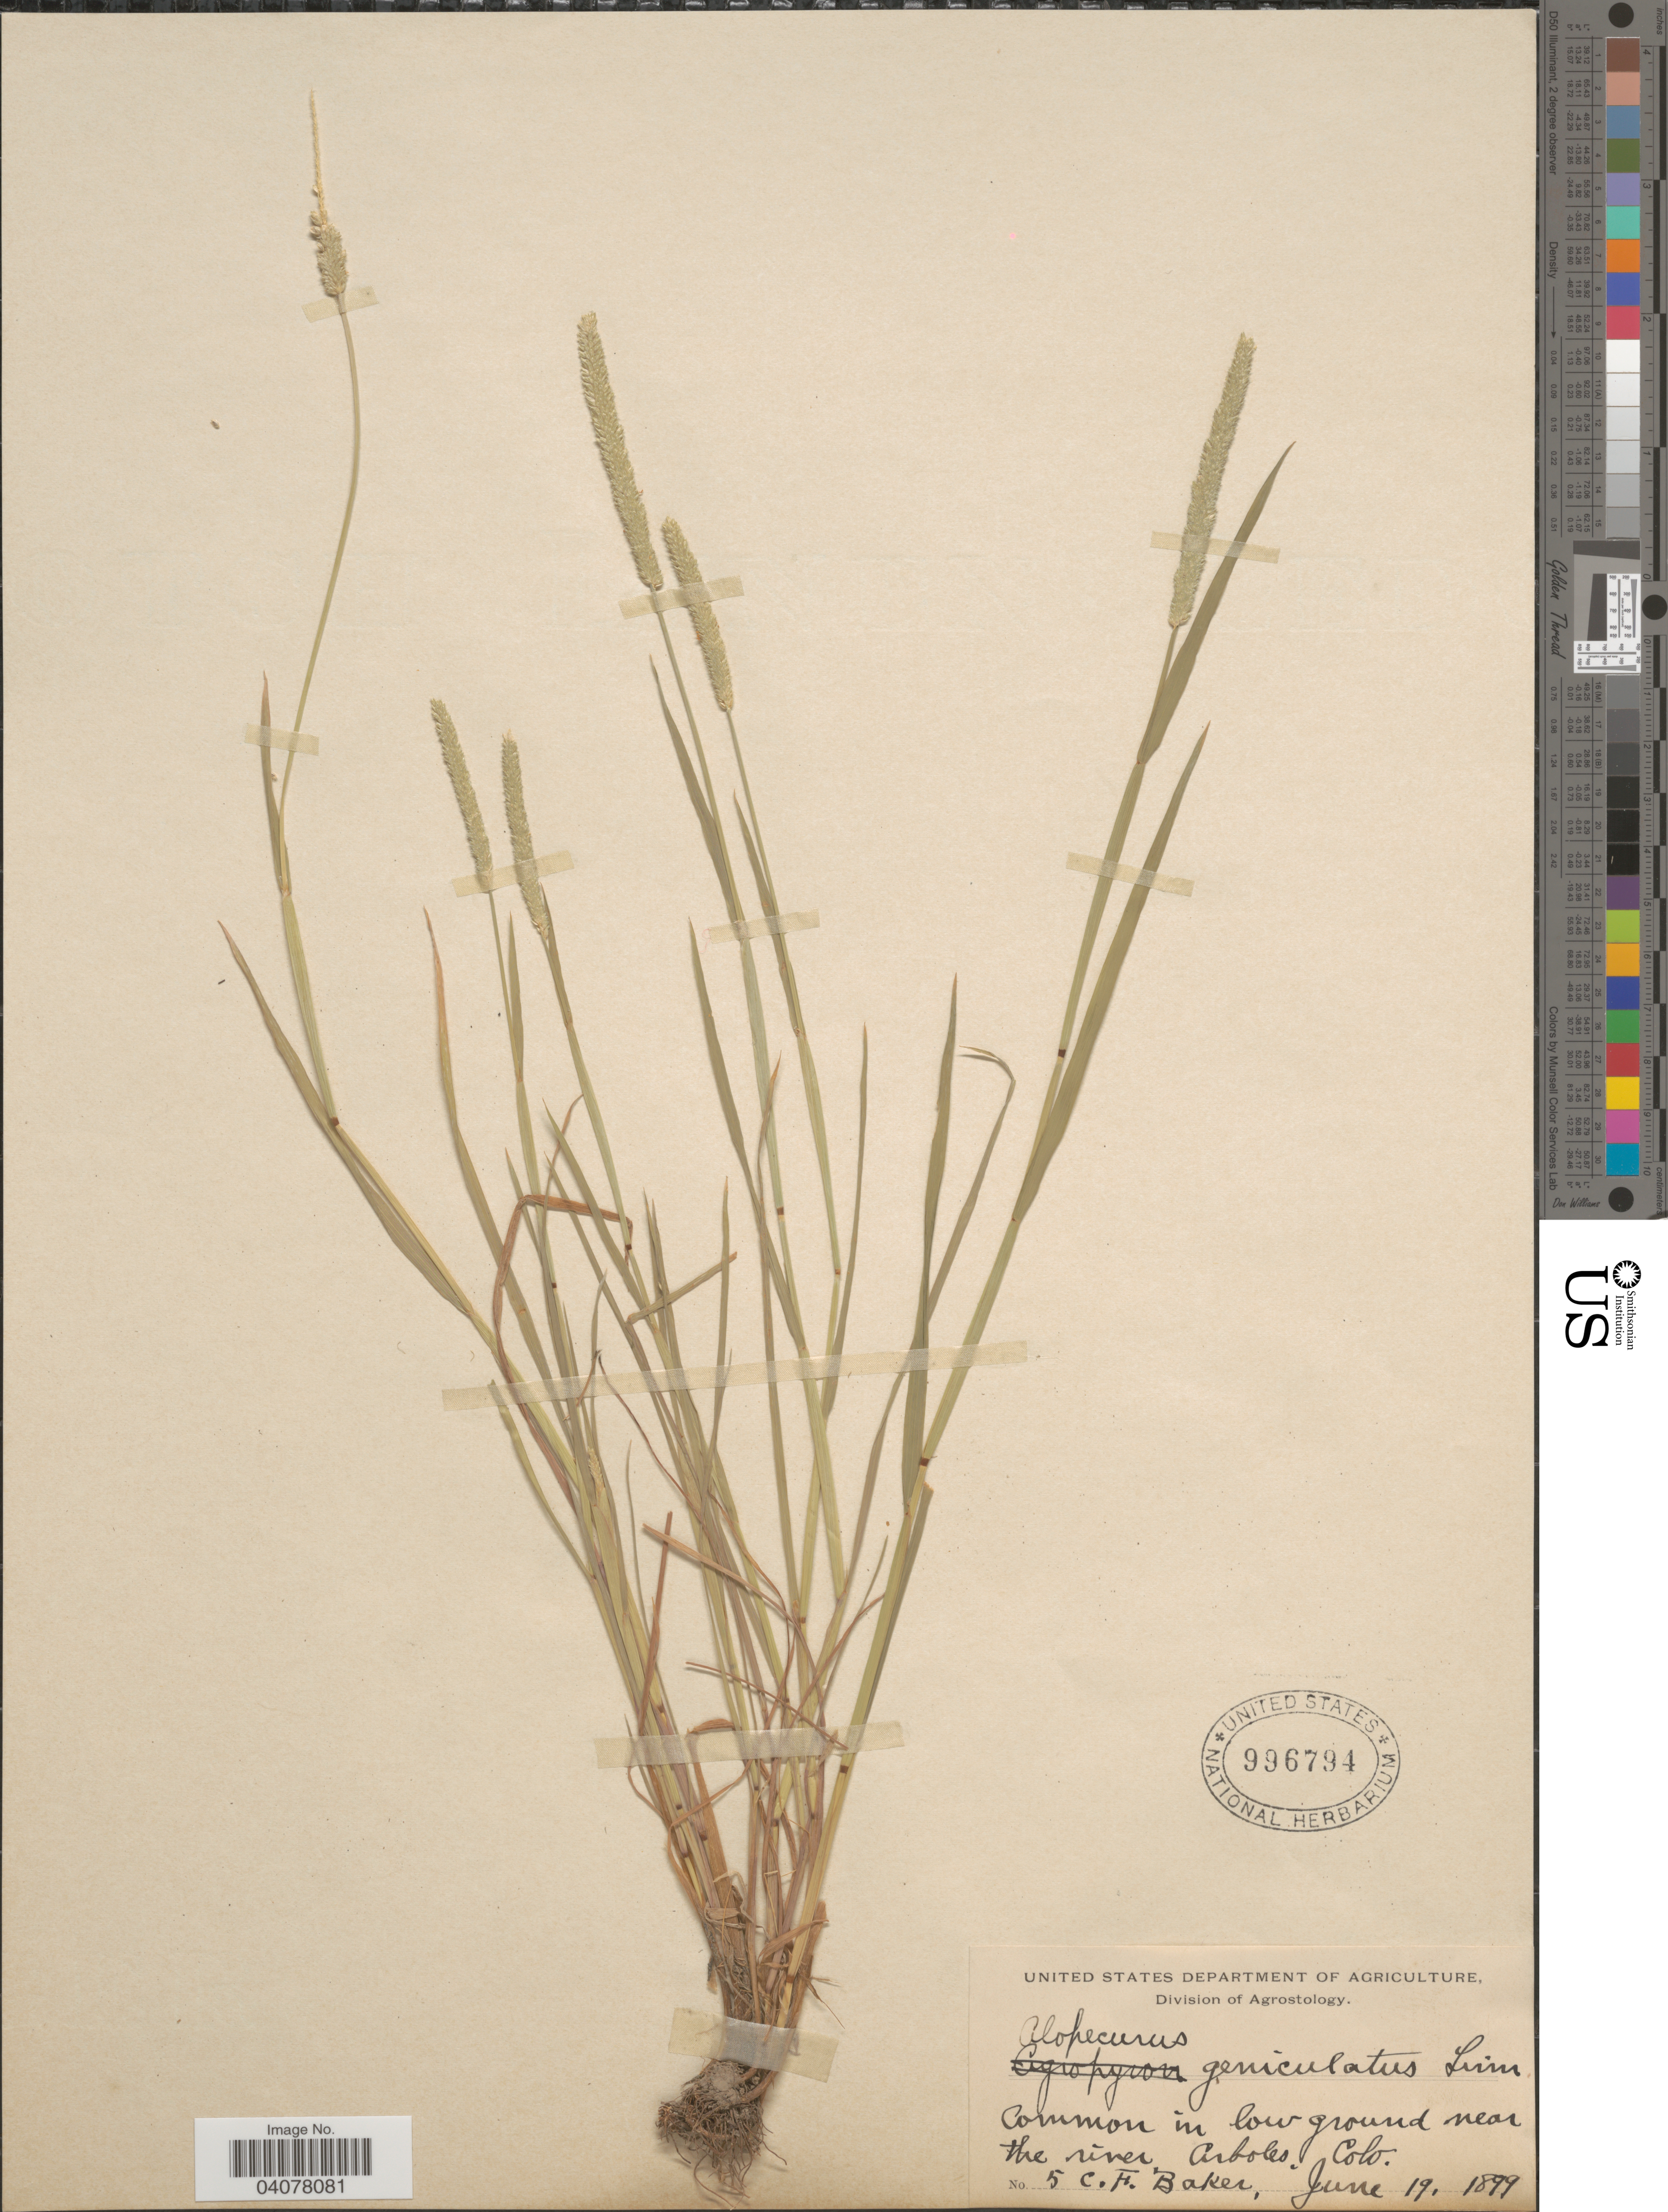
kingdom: Plantae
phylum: Tracheophyta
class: Liliopsida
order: Poales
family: Poaceae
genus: Alopecurus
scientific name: Alopecurus aequalis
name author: Sobol.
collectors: C. F. Baker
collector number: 5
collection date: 1899-06-19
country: United States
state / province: Colorado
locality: Common in low ground near the river, Arboles.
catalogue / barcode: US 996794